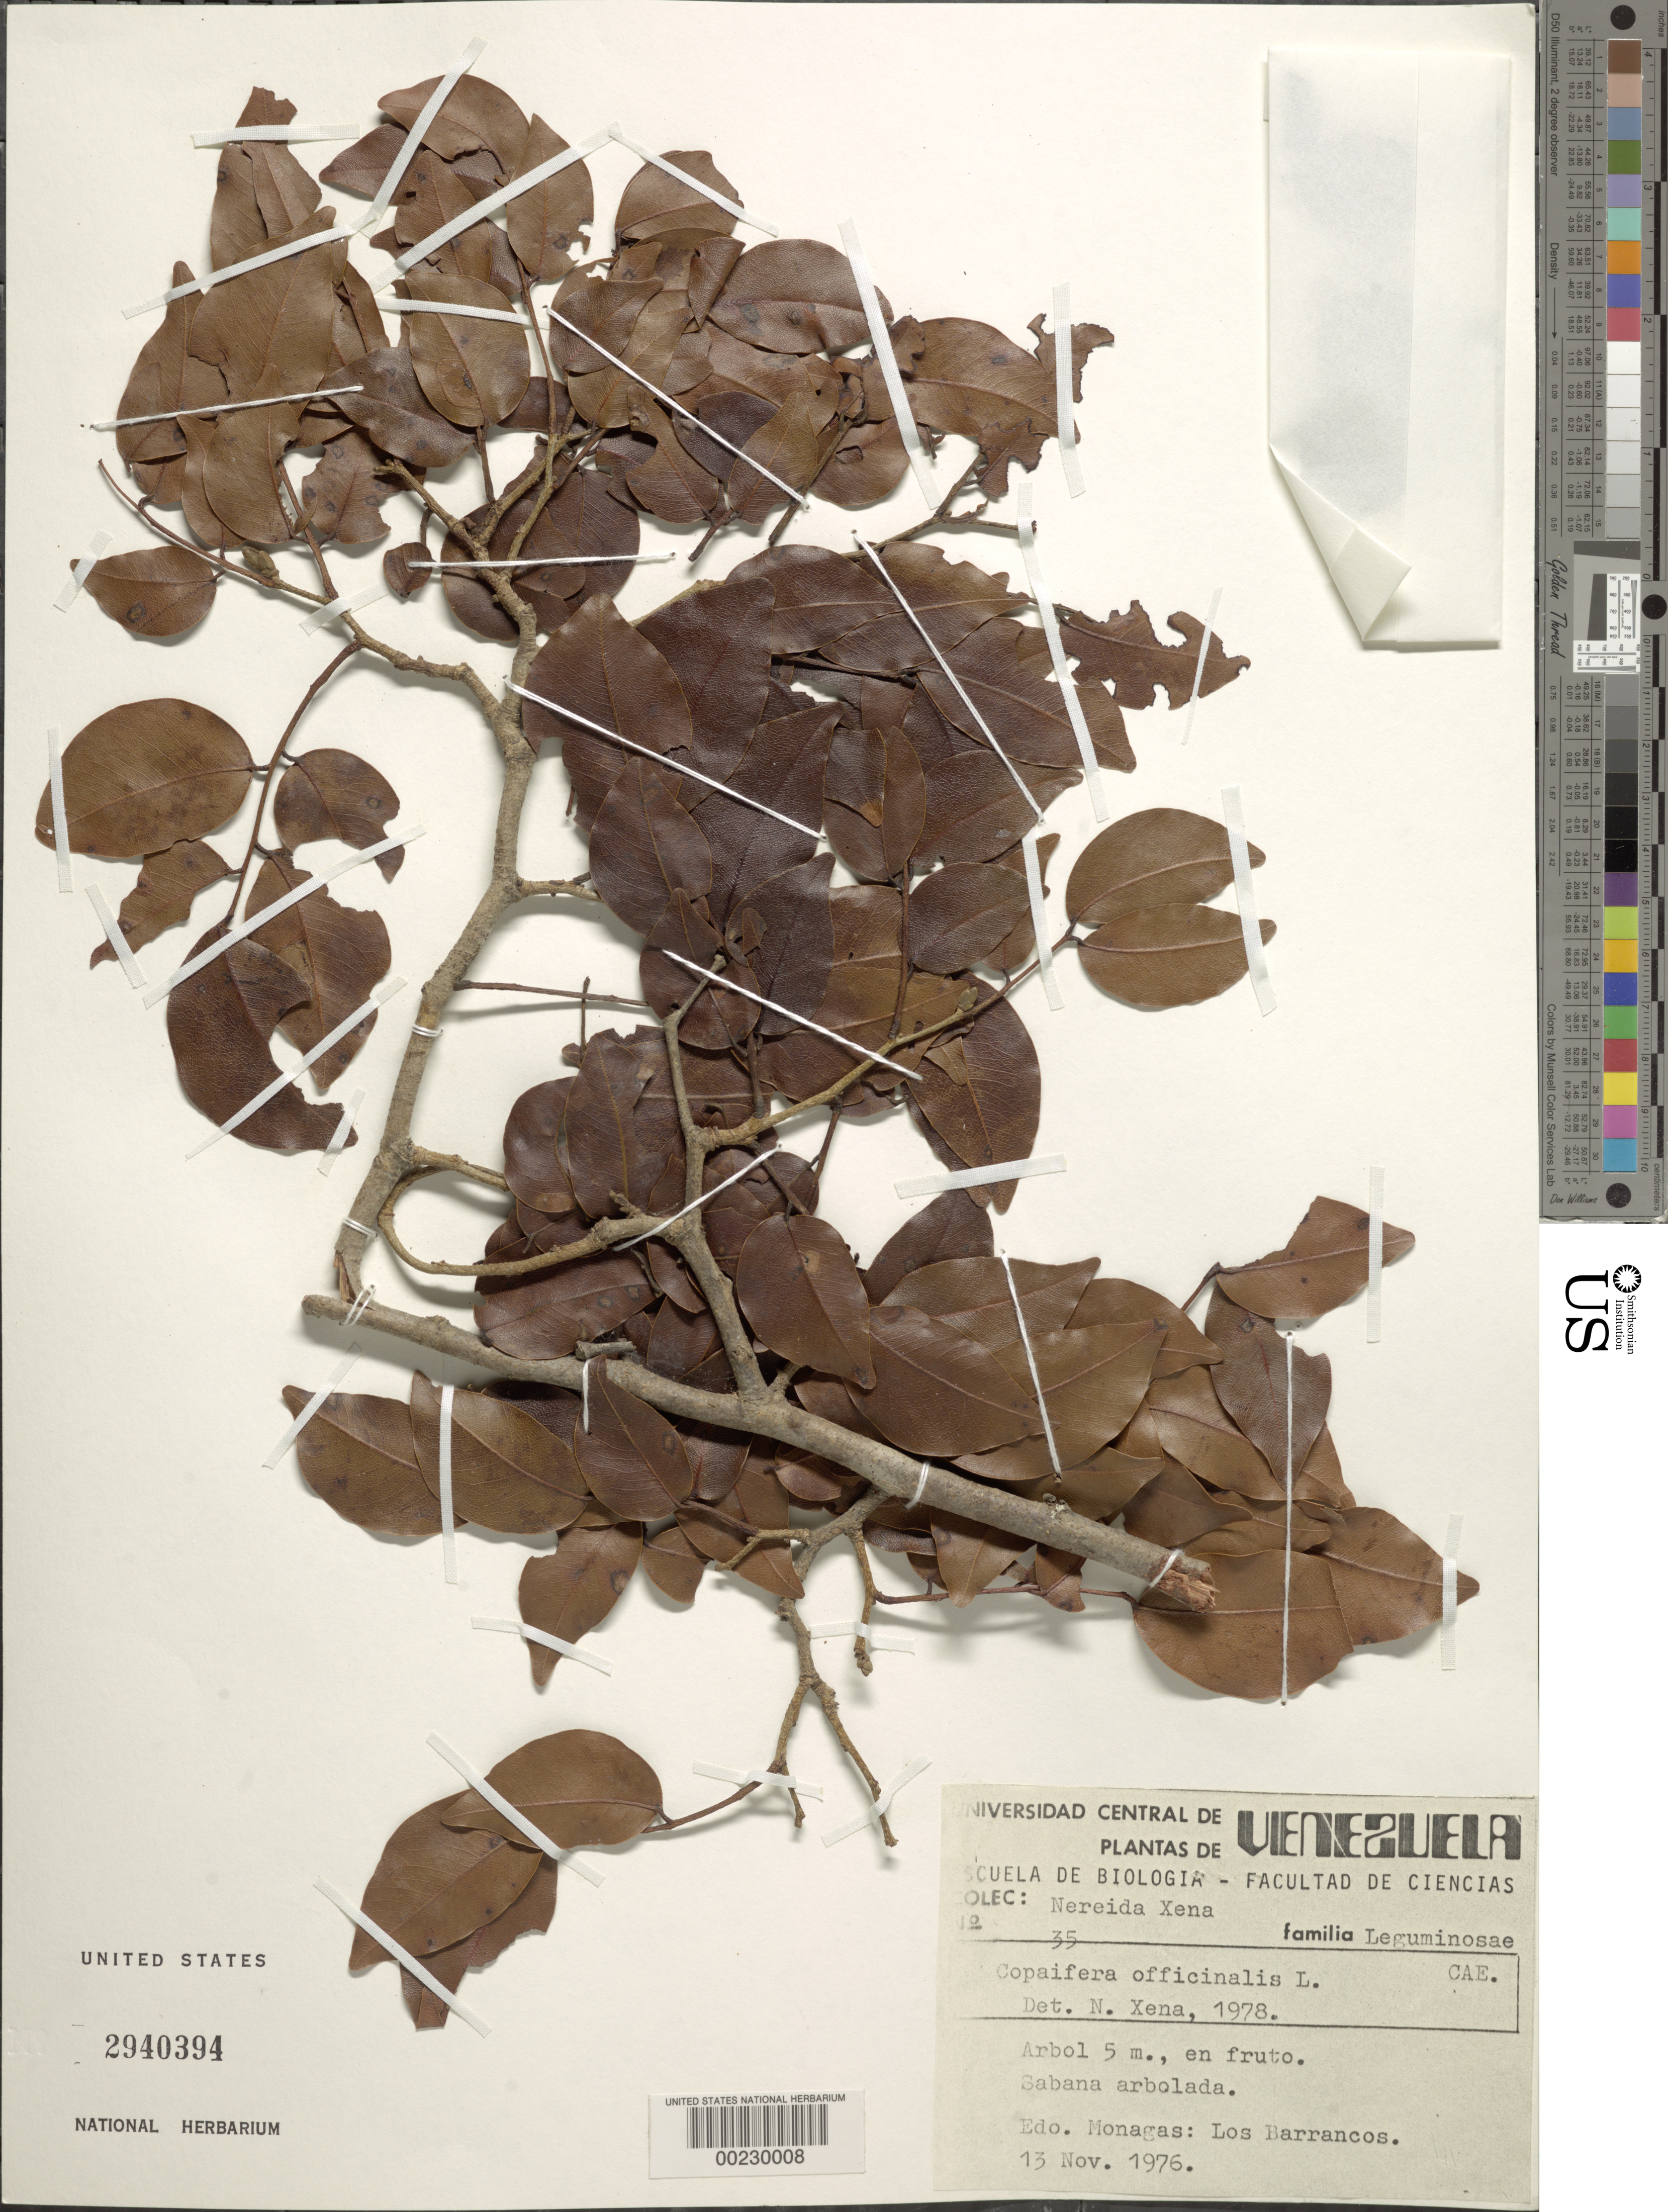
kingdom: Plantae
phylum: Tracheophyta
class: Magnoliopsida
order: Fabales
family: Fabaceae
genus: Copaifera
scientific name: Copaifera officinalis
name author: (Jacq.) L.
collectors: N. Xena de Enrech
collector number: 35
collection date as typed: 13 Nov 1976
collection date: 1976-11-13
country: Venezuela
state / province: Monagas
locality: Los barrancos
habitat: Savanna with grove of trees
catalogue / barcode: US 2940394